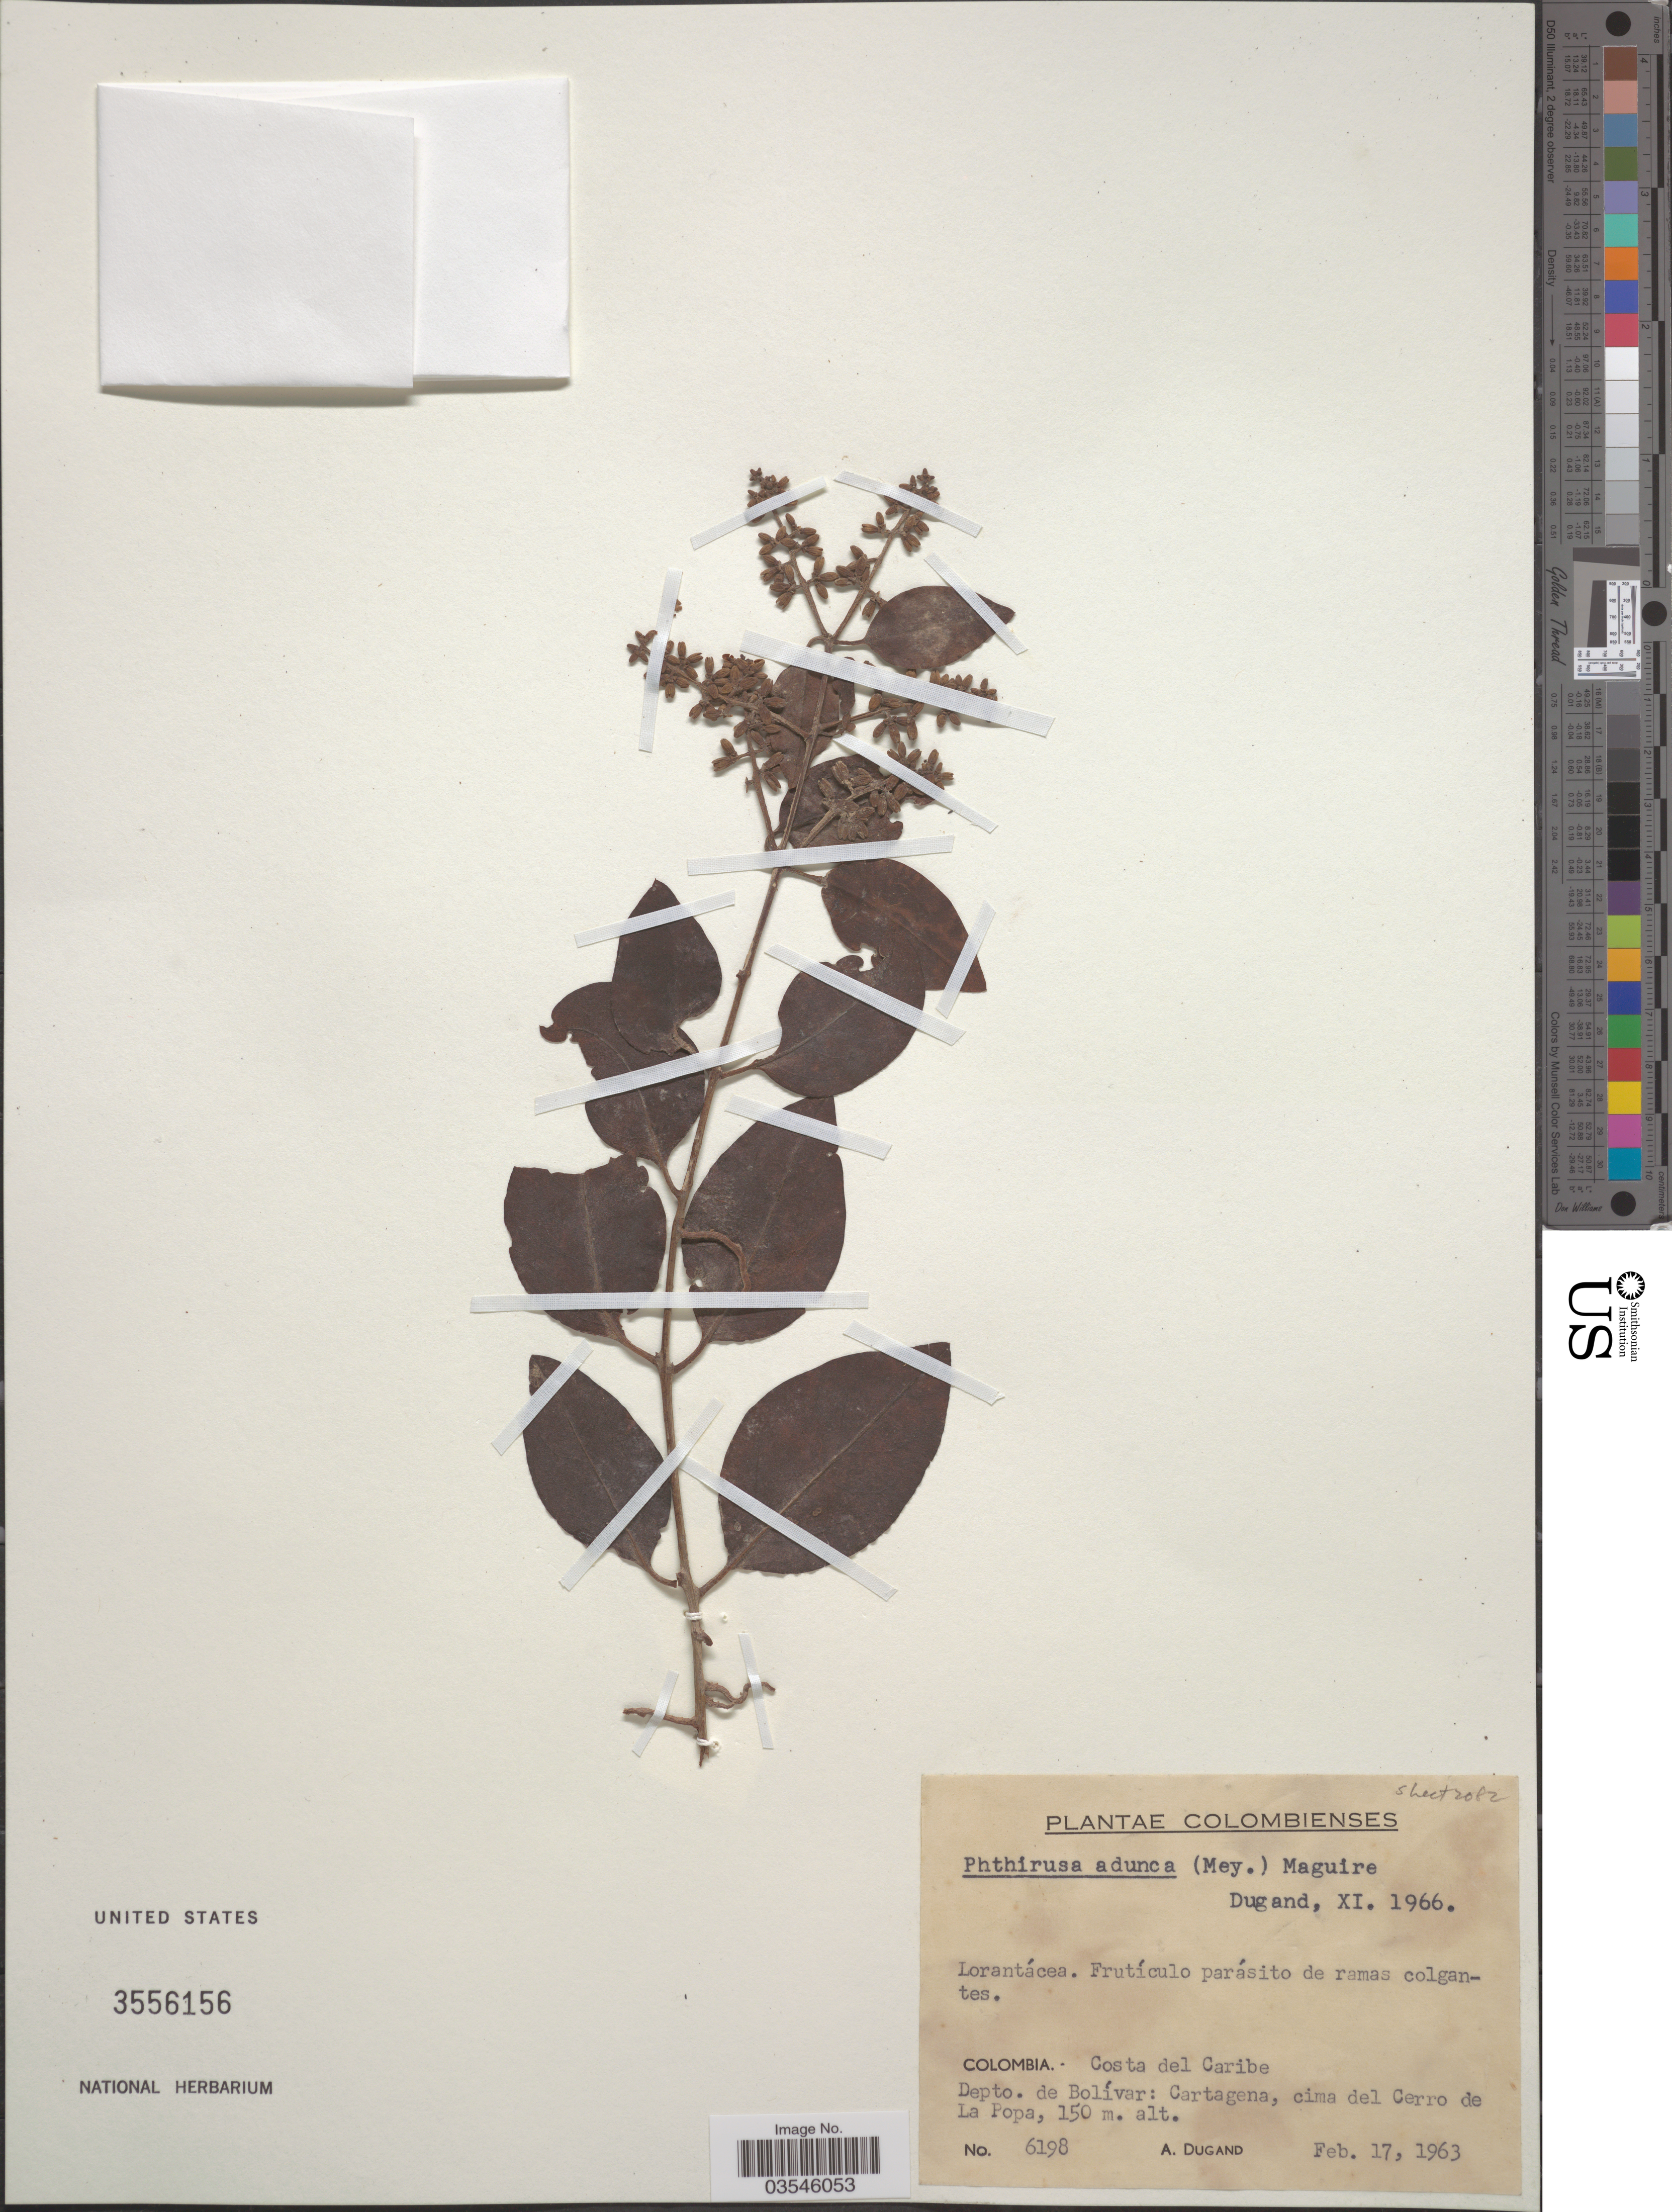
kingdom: Plantae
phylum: Tracheophyta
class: Magnoliopsida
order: Santalales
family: Loranthaceae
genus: Phthirusa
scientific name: Phthirusa adunca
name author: (G. Mey.) Maguire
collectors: A. Dugand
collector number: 6198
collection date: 1963-02-17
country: Colombia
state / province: Bolívar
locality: Costa del Caribe. Depto. de Bolívar: Cartagena, cima del Cerro de La Popa.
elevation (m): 150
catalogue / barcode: US 3556156